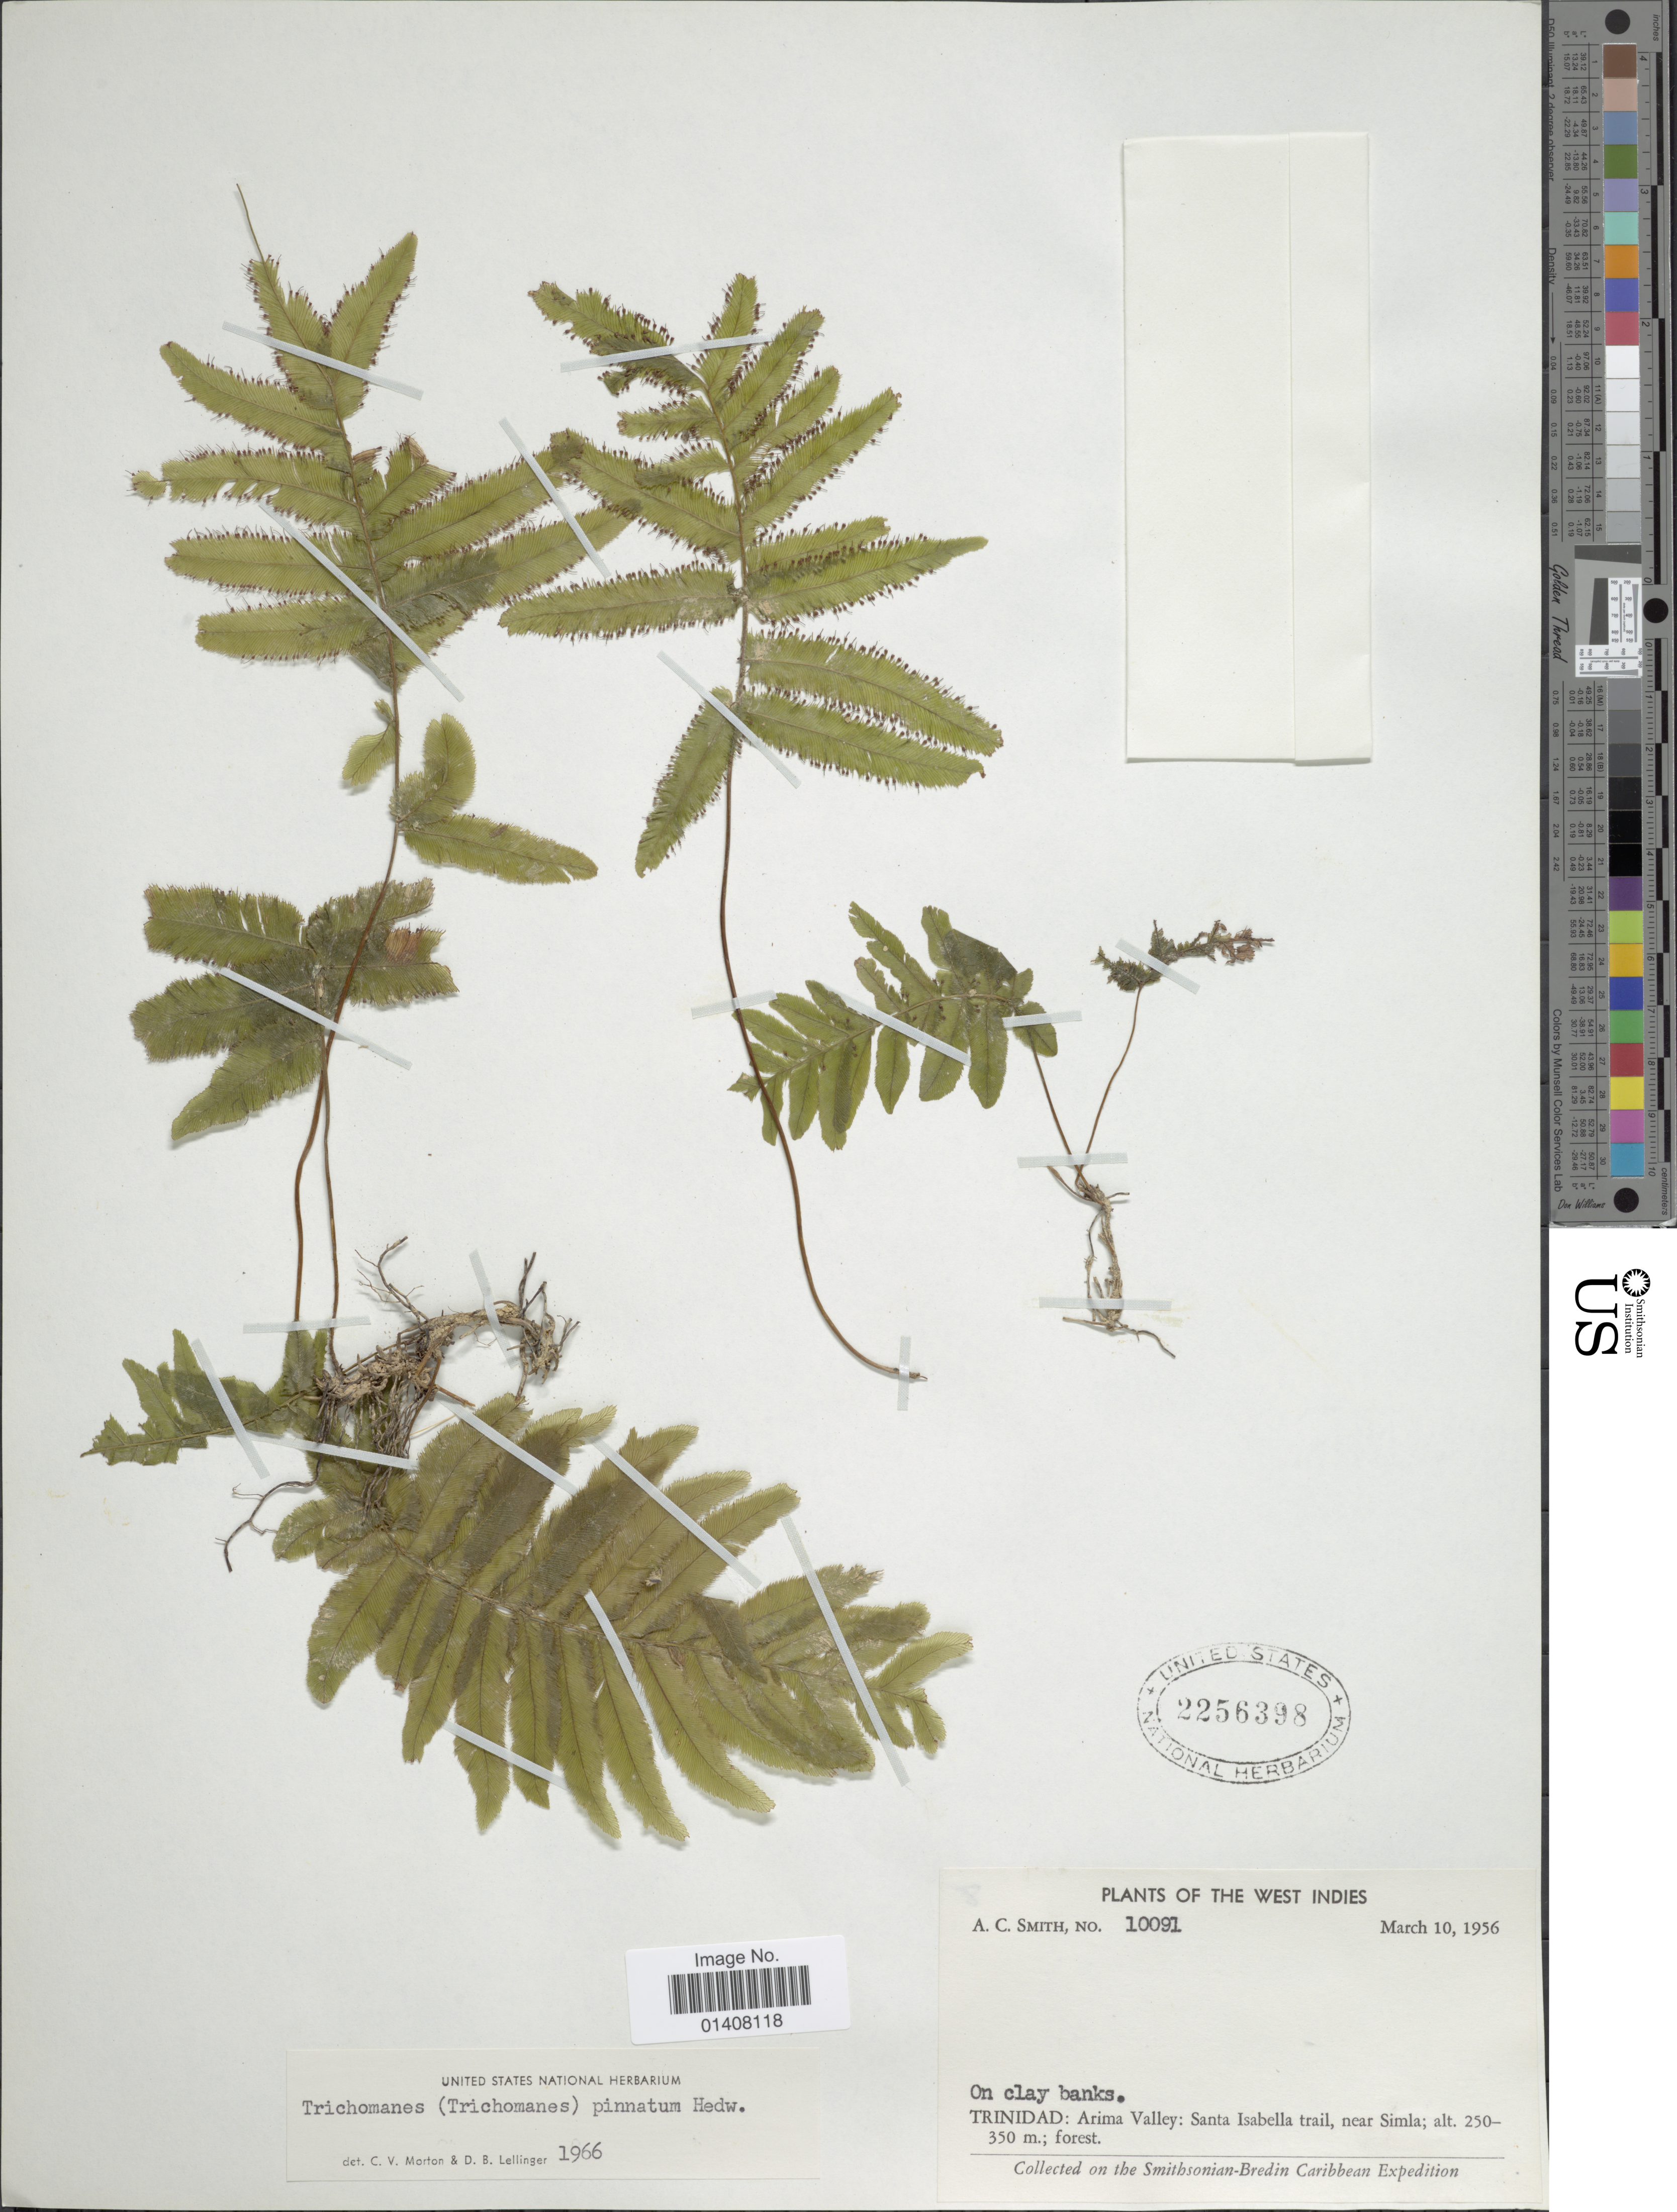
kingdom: Plantae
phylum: Tracheophyta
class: Polypodiopsida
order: Hymenophyllales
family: Hymenophyllaceae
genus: Trichomanes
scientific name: Trichomanes pinnatum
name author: Hedw.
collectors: A. C. Smith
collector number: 10091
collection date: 1956-03-10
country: Trinidad and Tobago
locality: West Indies on clay banks, Trinidad: Arima valley: Santa Isabella trail, near Simla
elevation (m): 250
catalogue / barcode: US 2256398